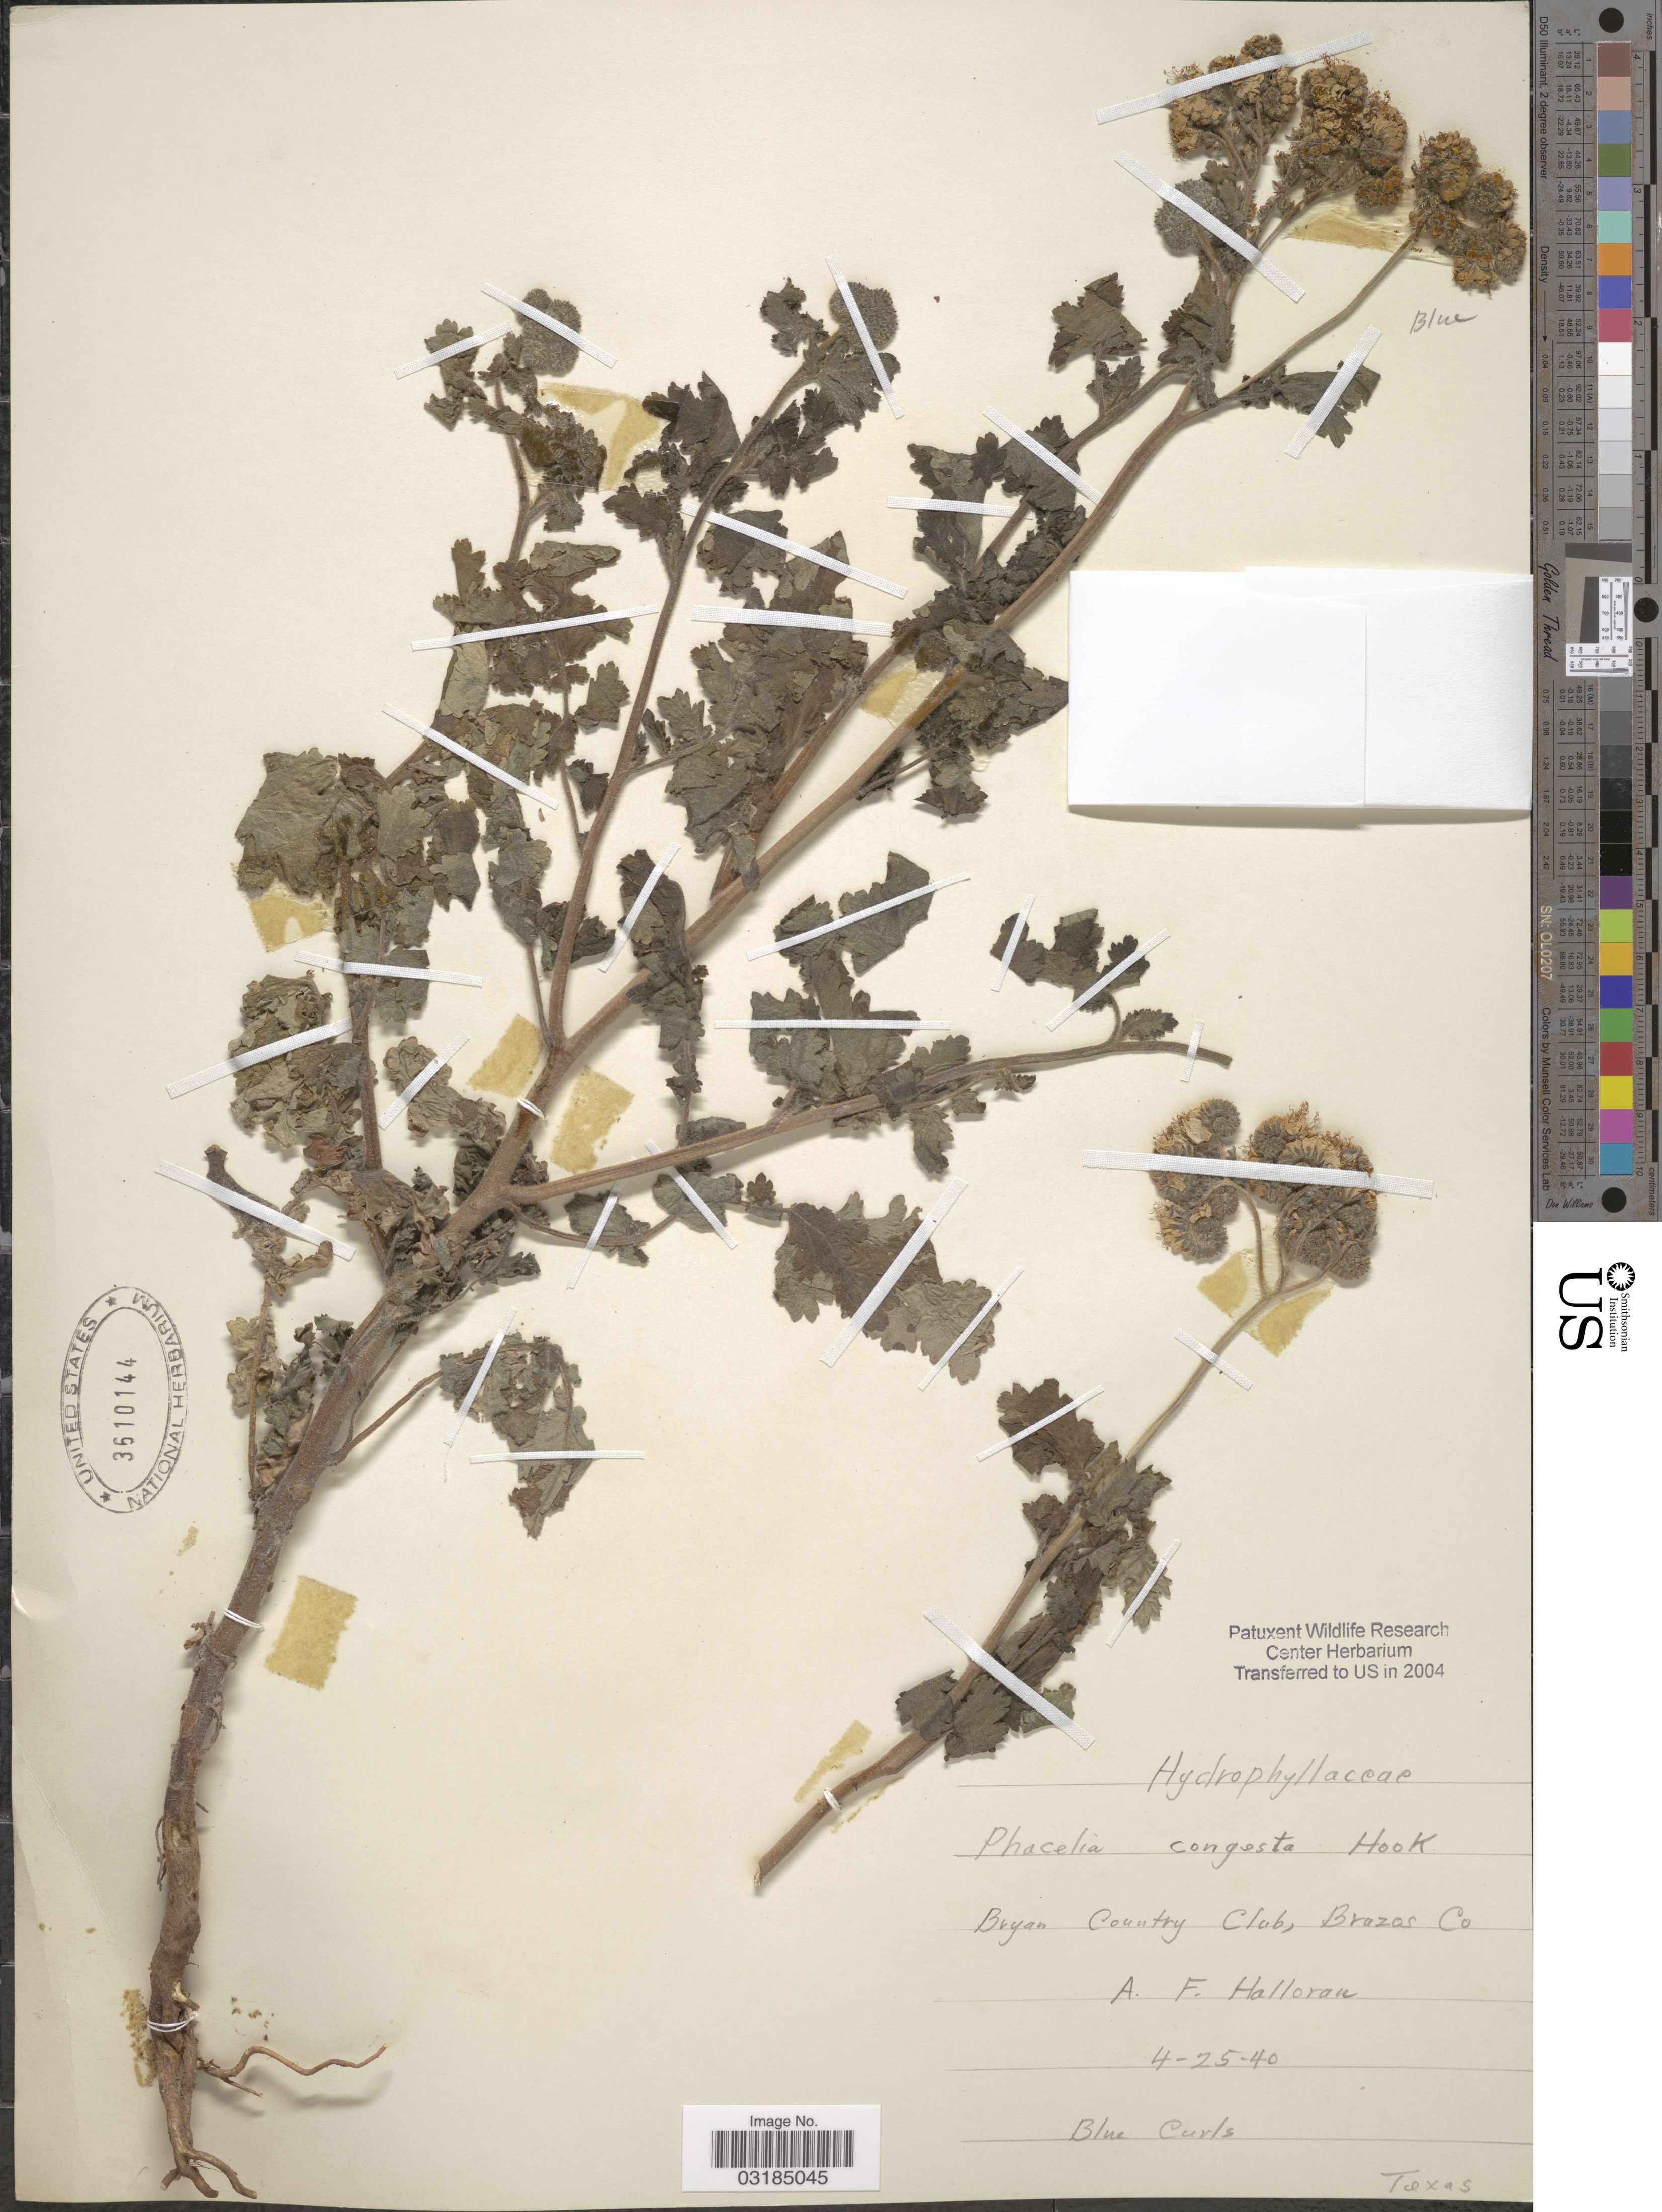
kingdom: Plantae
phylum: Tracheophyta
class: Magnoliopsida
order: Boraginales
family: Hydrophyllaceae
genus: Phacelia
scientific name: Phacelia congesta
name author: Hook.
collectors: A. Halloran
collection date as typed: Transcribed d/m/y: 25/4/40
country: United States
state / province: Texas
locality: Bryan Country Club, Brazos Co.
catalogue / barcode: US 3610144